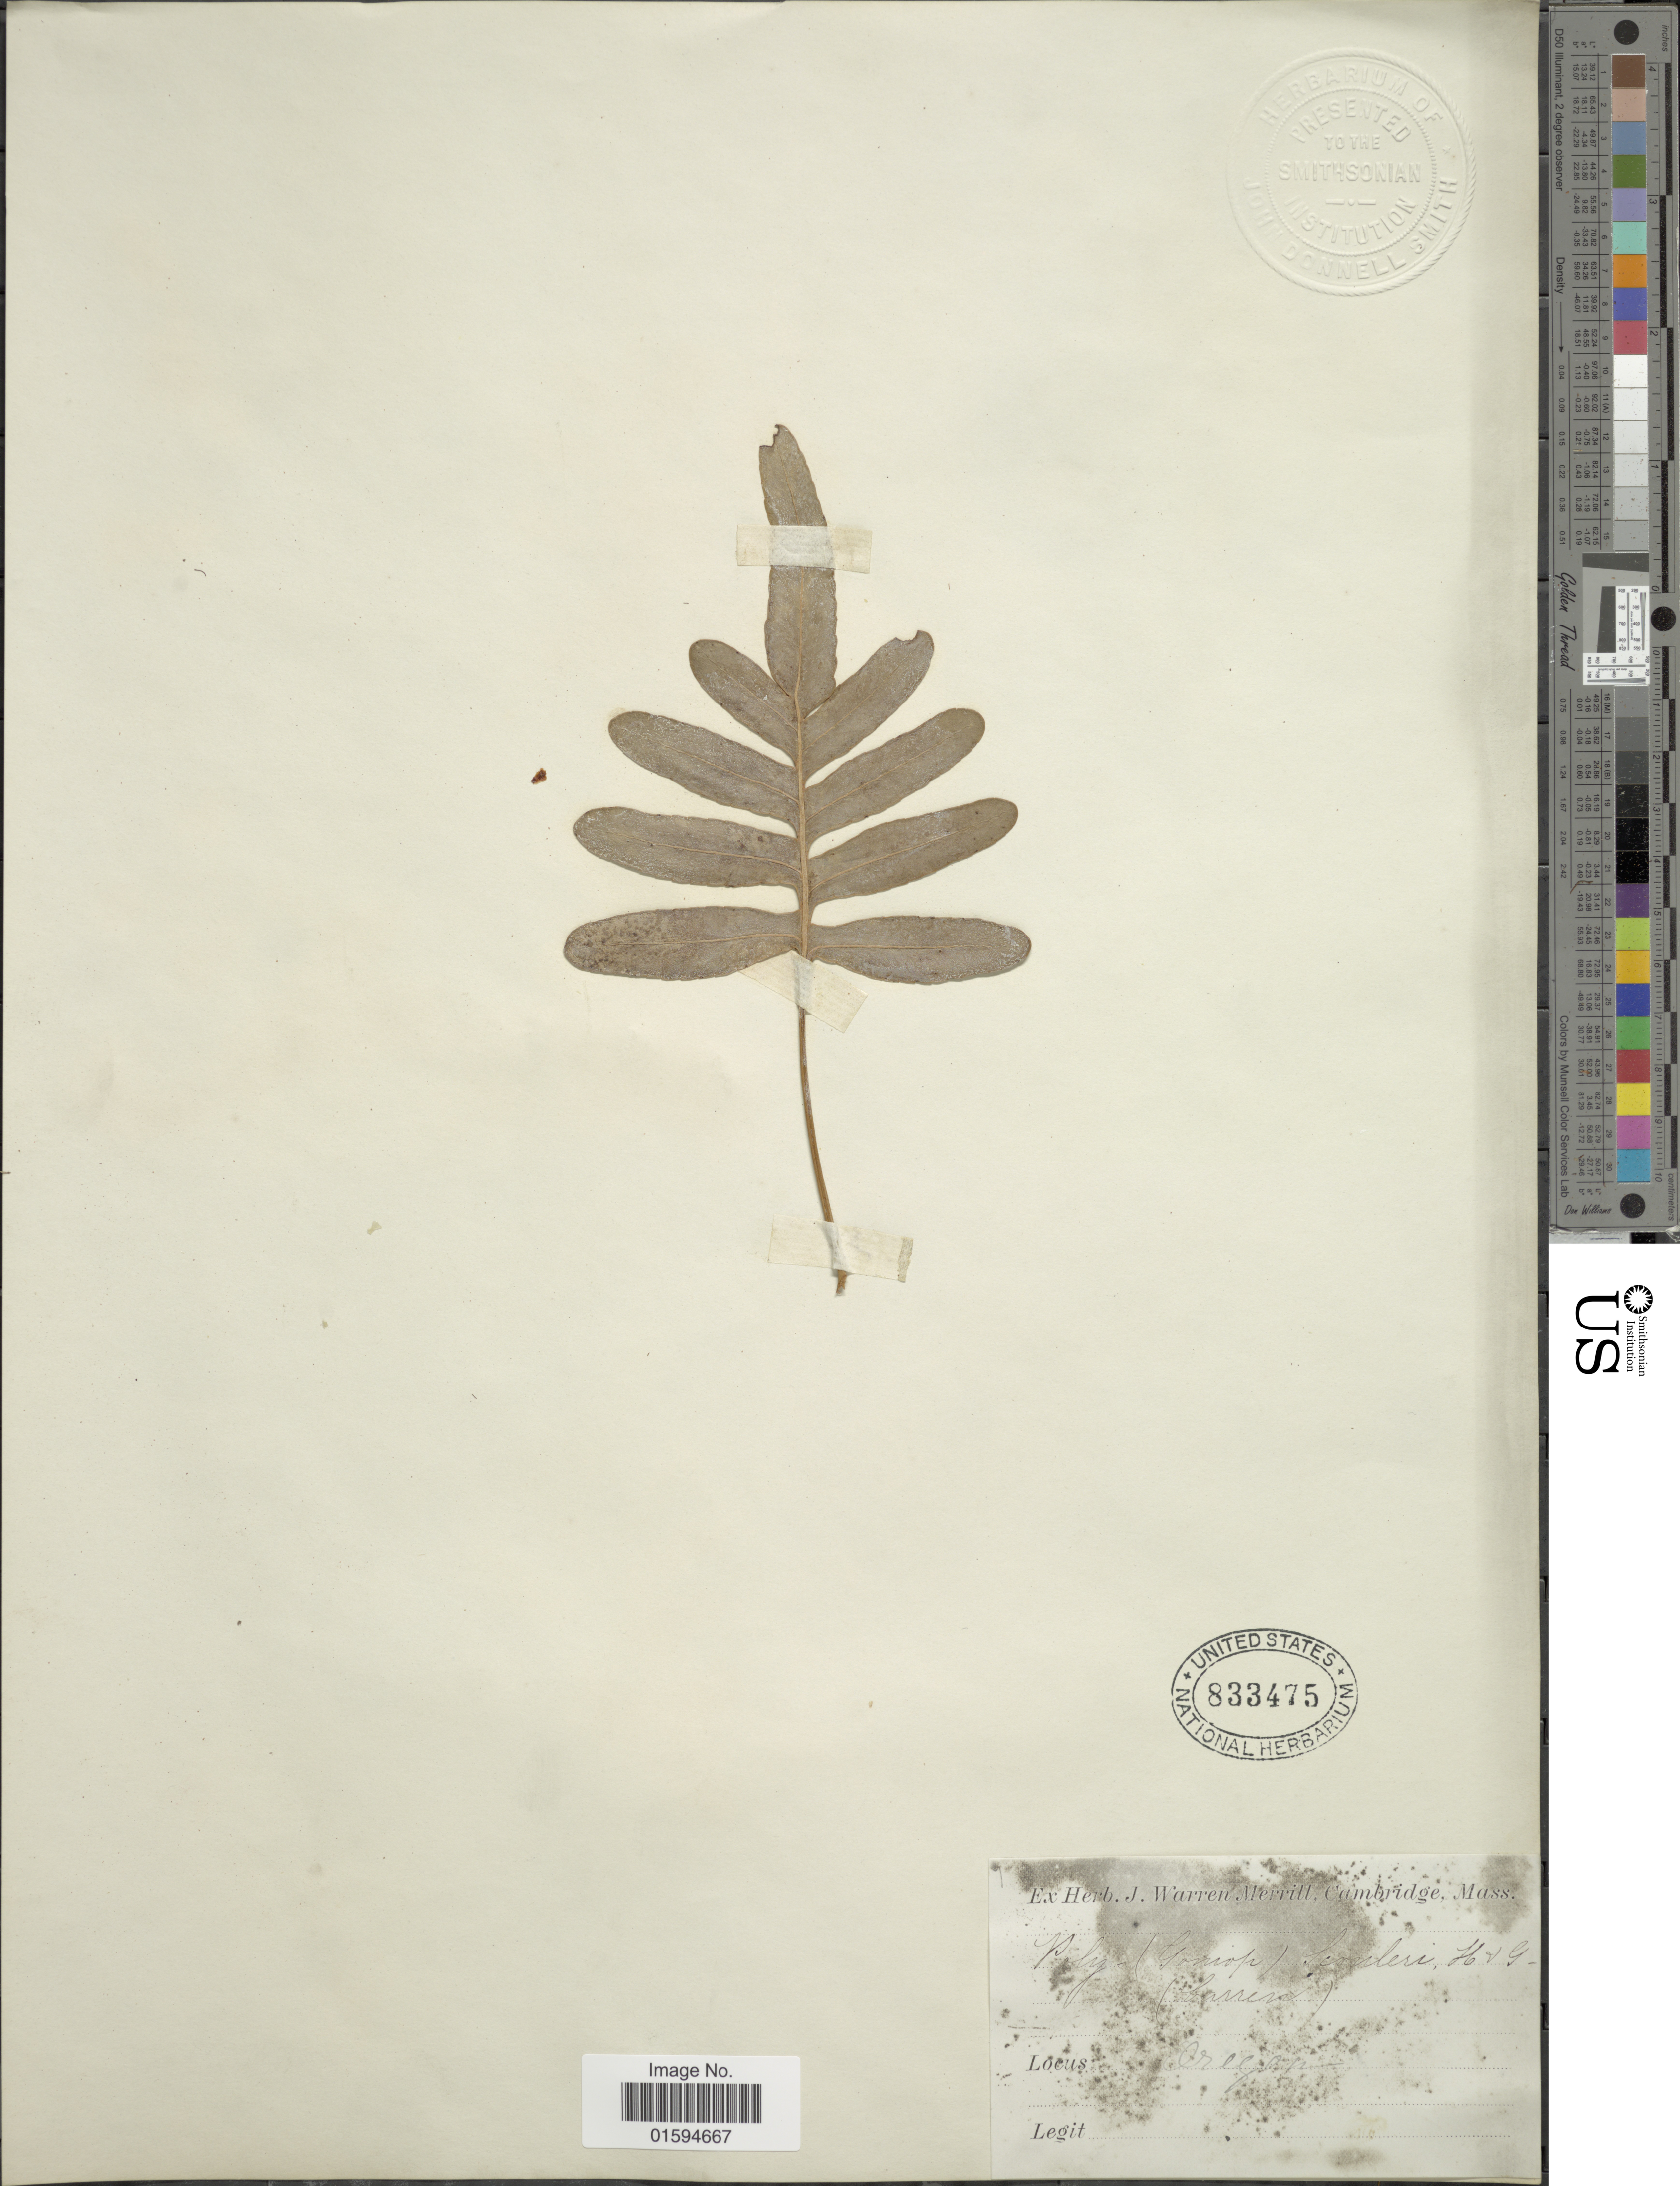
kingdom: Plantae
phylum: Tracheophyta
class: Polypodiopsida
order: Polypodiales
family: Polypodiaceae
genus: Polypodium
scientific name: Polypodium scouleri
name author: Hook. & Grev.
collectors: ex herb. J. Warren Merrill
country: United States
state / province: Oregon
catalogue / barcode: US 833475